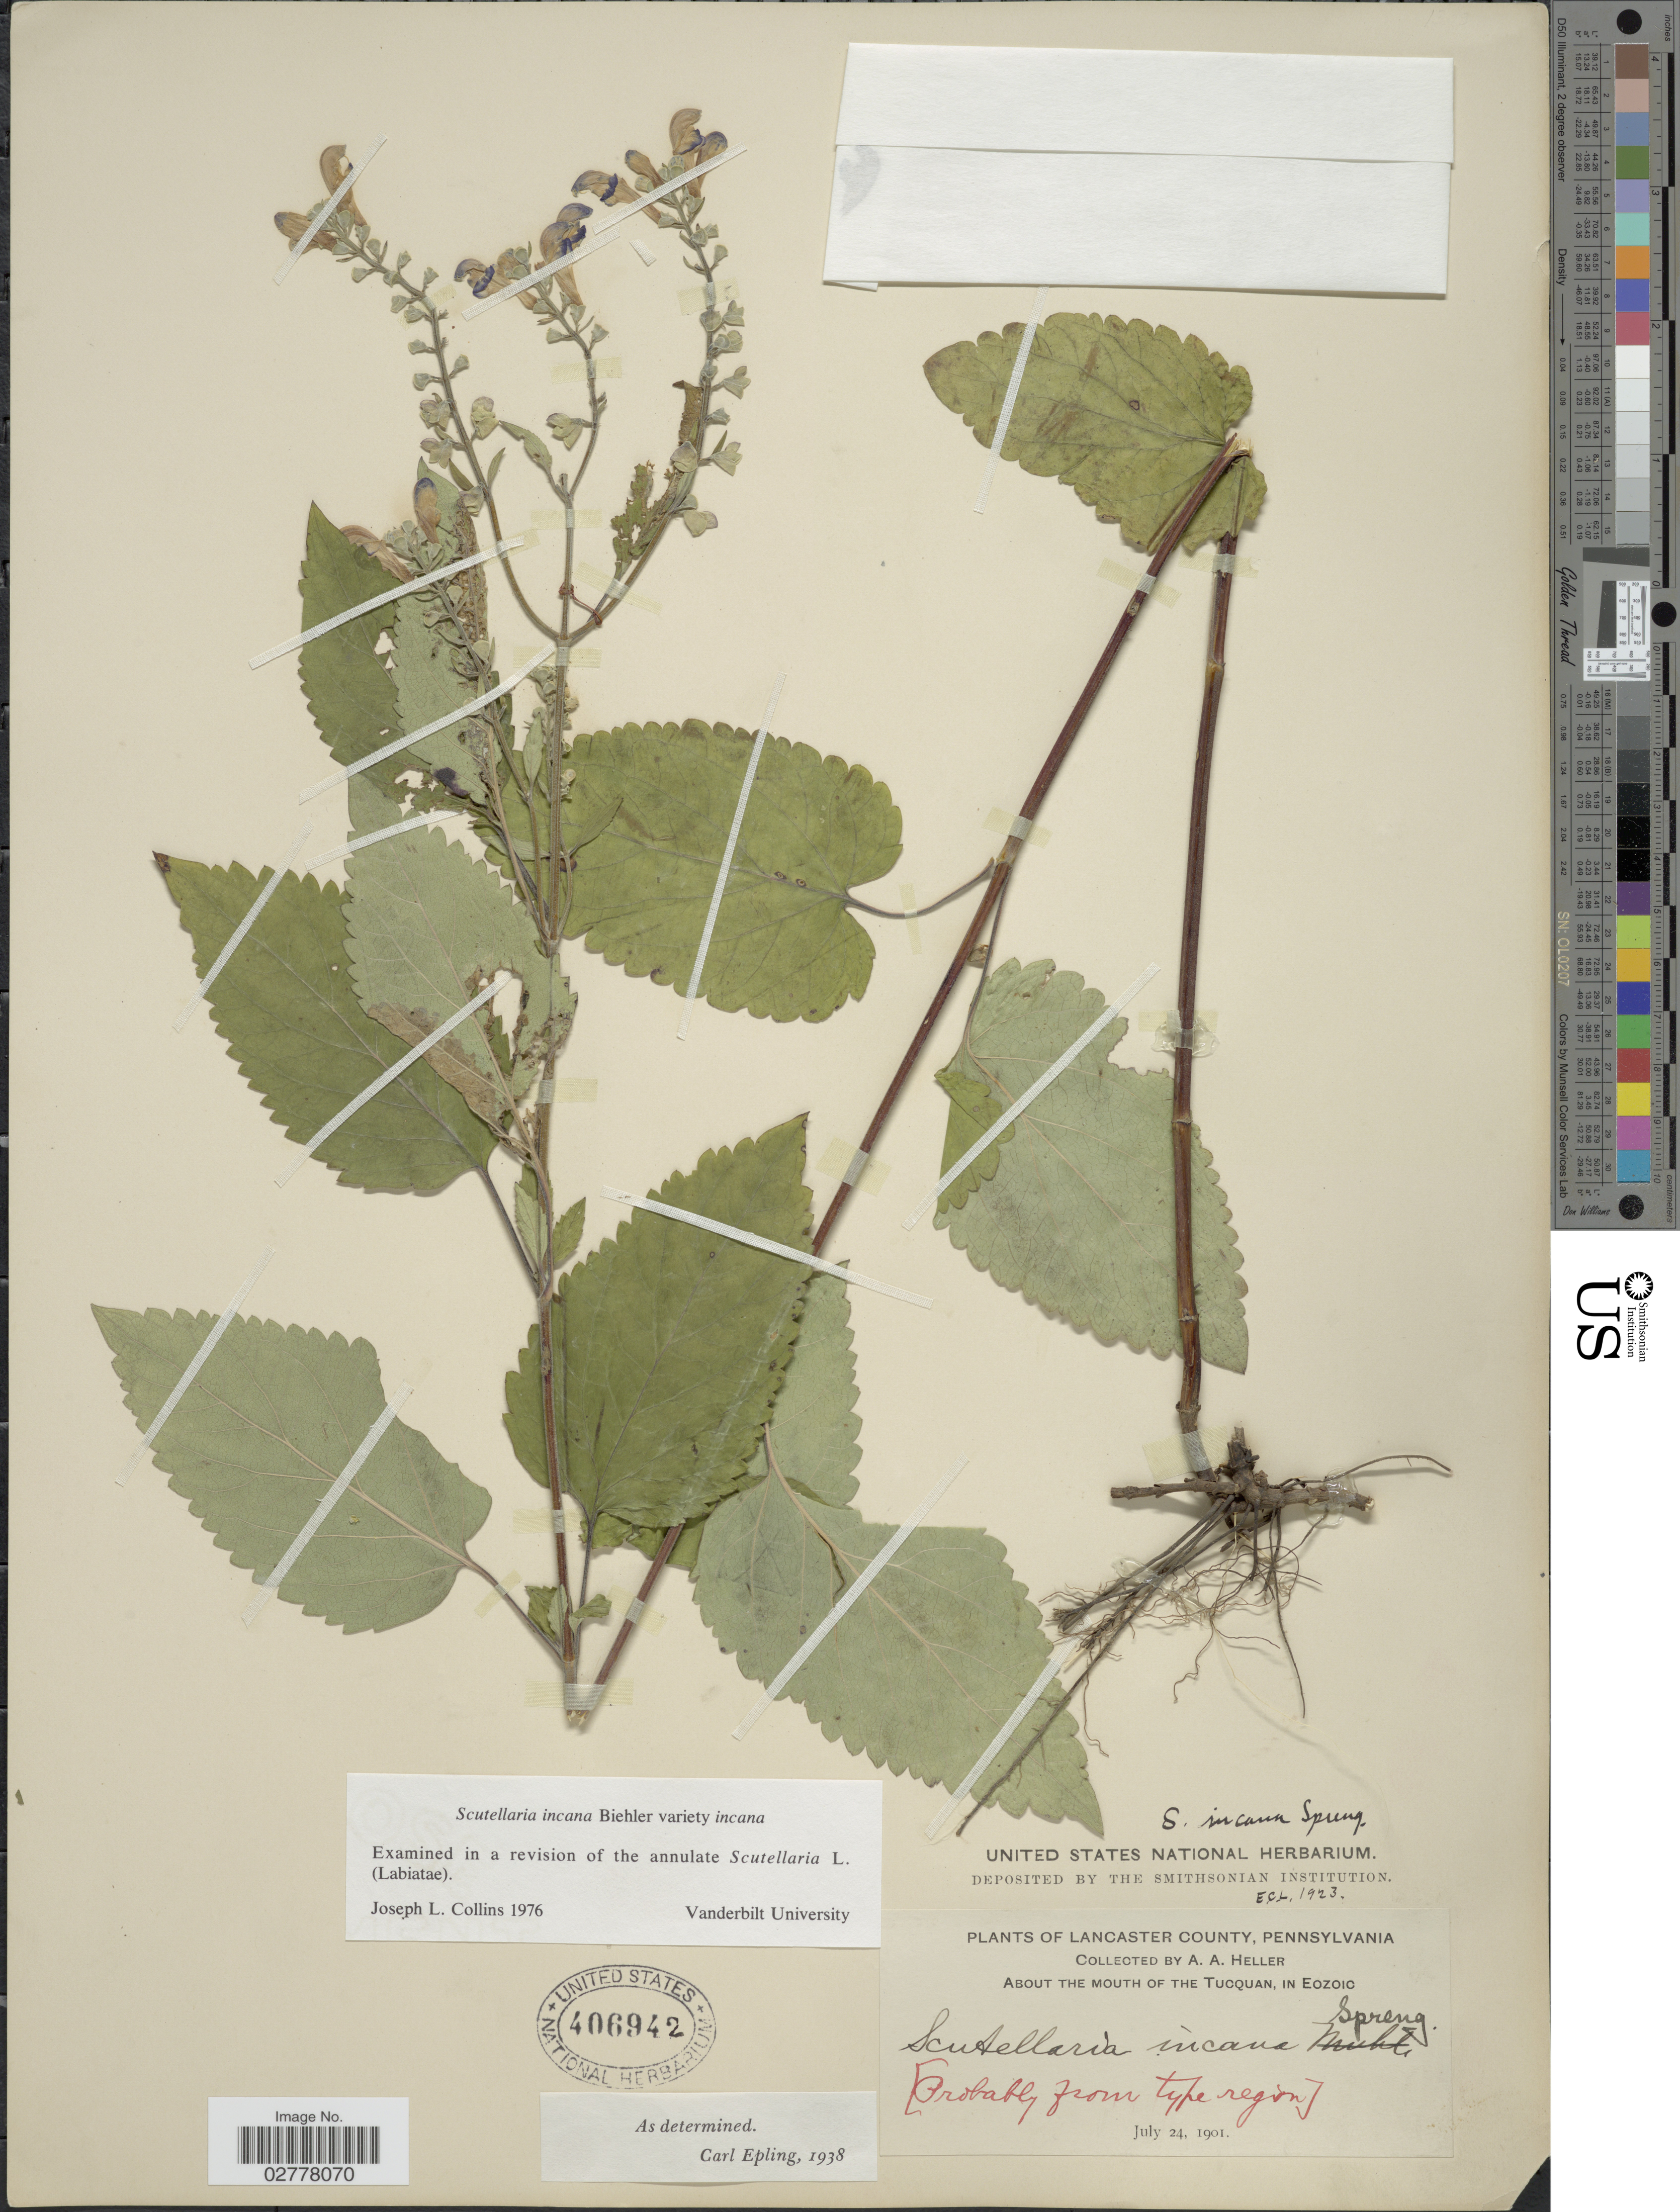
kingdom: Plantae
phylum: Tracheophyta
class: Magnoliopsida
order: Lamiales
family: Lamiaceae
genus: Scutellaria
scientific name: Scutellaria incana var. incana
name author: Biehler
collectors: A. A. Heller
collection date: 1901-07-24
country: United States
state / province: Pennsylvania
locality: Lancaster County. About the Mouth of the Tucquan, in Eozoic.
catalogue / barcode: US 406942